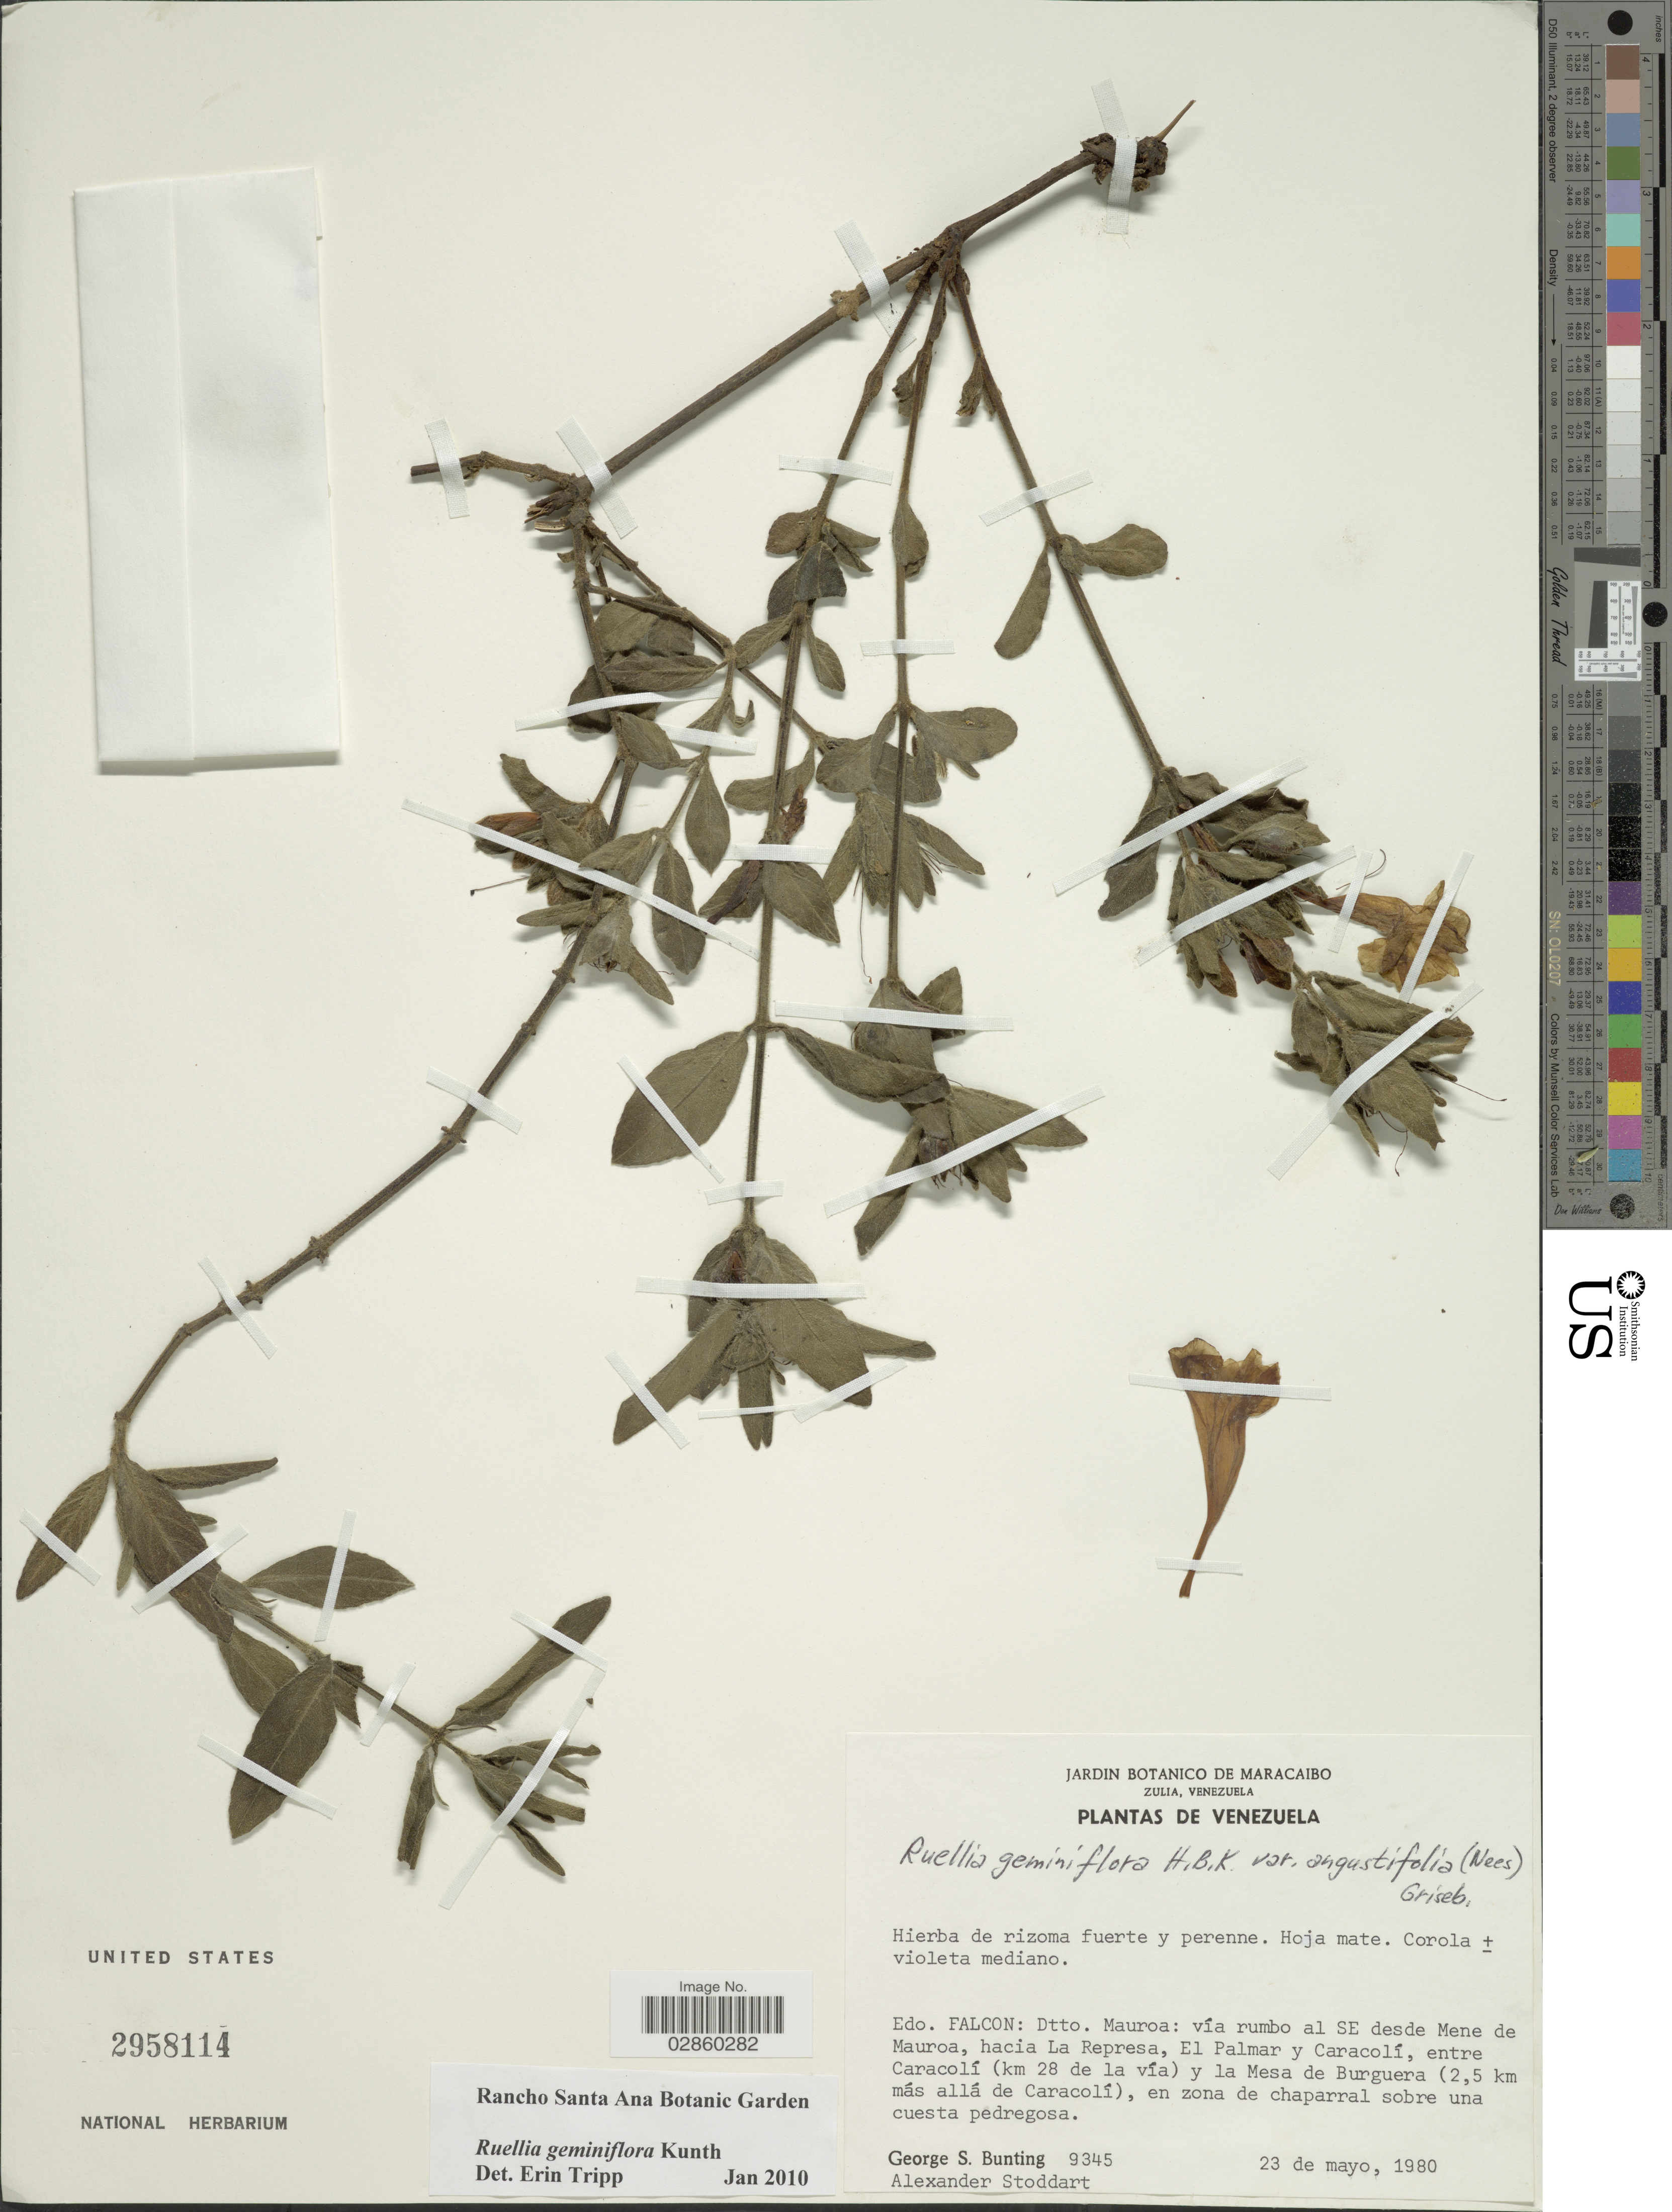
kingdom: Plantae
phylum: Tracheophyta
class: Magnoliopsida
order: Lamiales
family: Acanthaceae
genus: Ruellia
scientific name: Ruellia geminiflora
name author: Kunth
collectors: G. S. Bunting & A. Stoddart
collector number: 9345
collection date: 1980-05-23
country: Venezuela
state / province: Falcón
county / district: Mauroa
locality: Dtto. Mauroa, vía rumbo al SE desde Mene de Mauroa, hacia La Represa, El Palmar y Caracolí, entre Caracolí (km 28 de la vía) y la Mesa de Burguera (2.5 km más allá de Caracolí), en zona de chaparral sobre una cuesta pedregosa.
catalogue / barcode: US 2958114